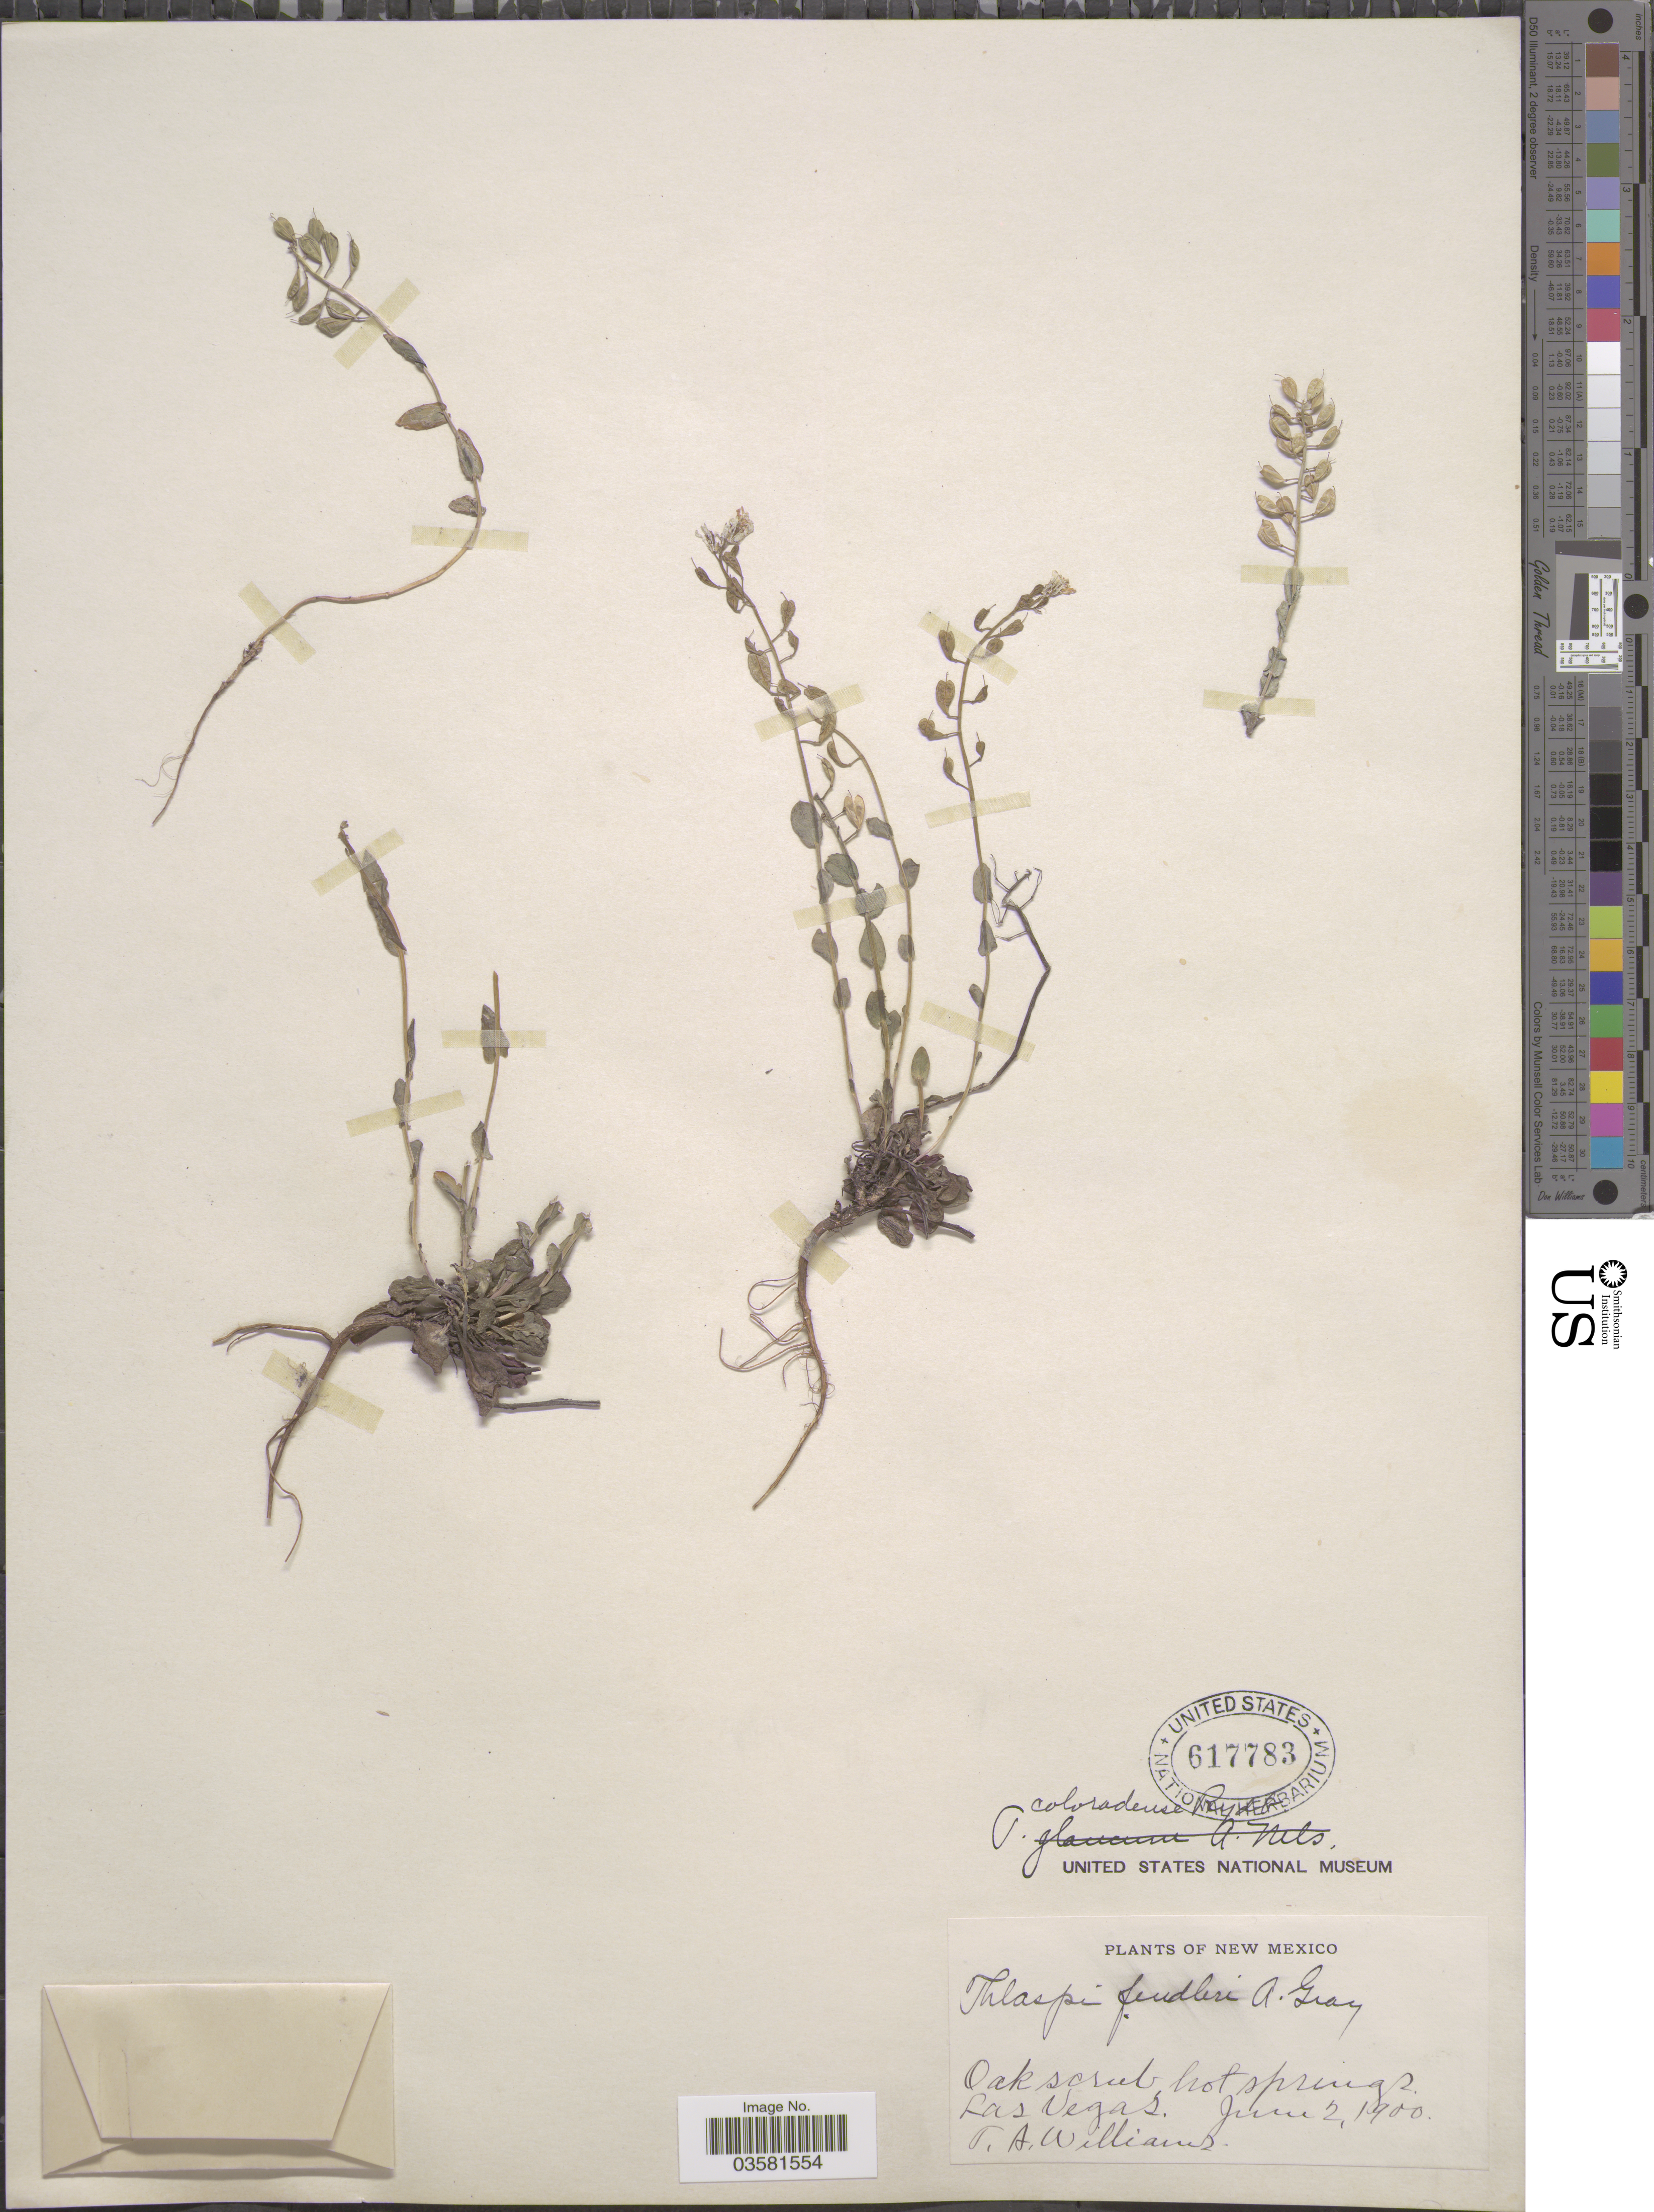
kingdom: Plantae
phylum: Tracheophyta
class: Magnoliopsida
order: Brassicales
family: Brassicaceae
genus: Thlaspi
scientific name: Thlaspi fendleri var. glaucum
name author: (A. Nelson) C.L. Hitchc.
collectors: T. Williams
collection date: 1900-06-02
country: United States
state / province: New Mexico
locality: Oak scrub hot springs. Las Vegas.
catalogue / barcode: US 617783